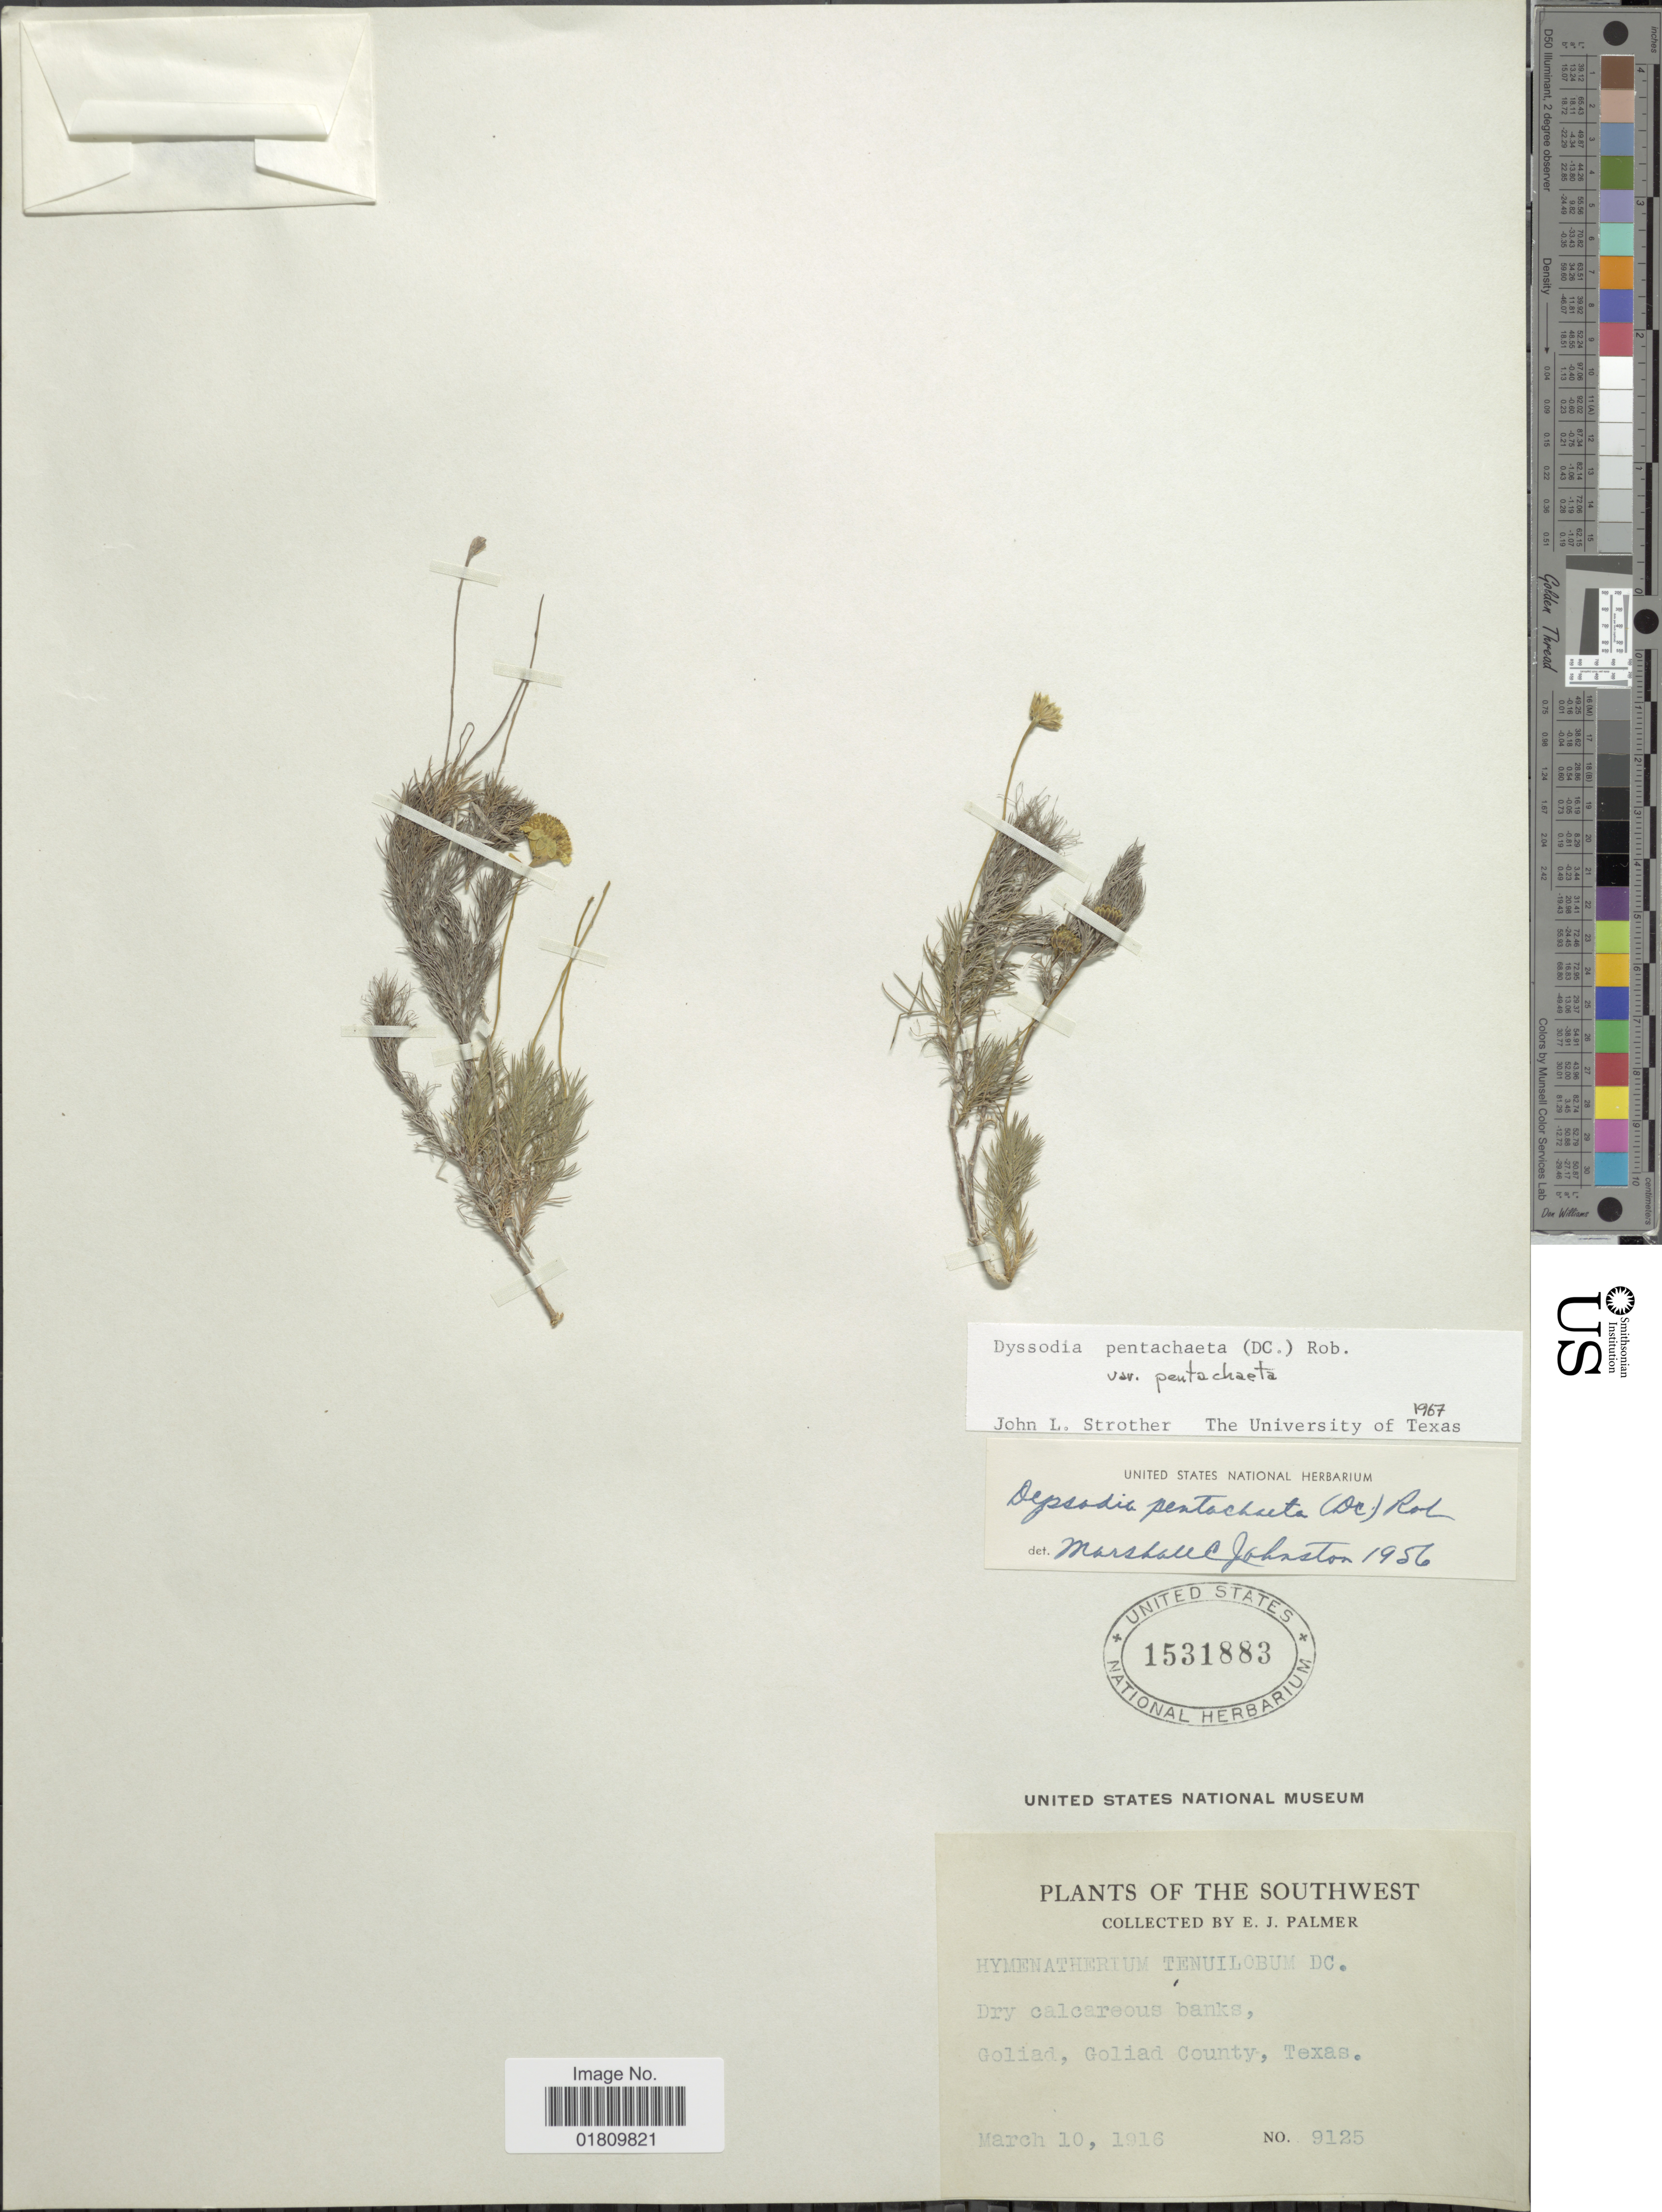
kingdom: Plantae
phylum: Tracheophyta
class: Magnoliopsida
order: Asterales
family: Asteraceae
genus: Thymophylla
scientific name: Thymophylla pentachaeta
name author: (DC.) Small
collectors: E. J. Palmer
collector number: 9125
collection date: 1916-03-10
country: United States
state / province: Texas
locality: Southwest, Goliad, Goliad County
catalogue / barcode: US 1531883